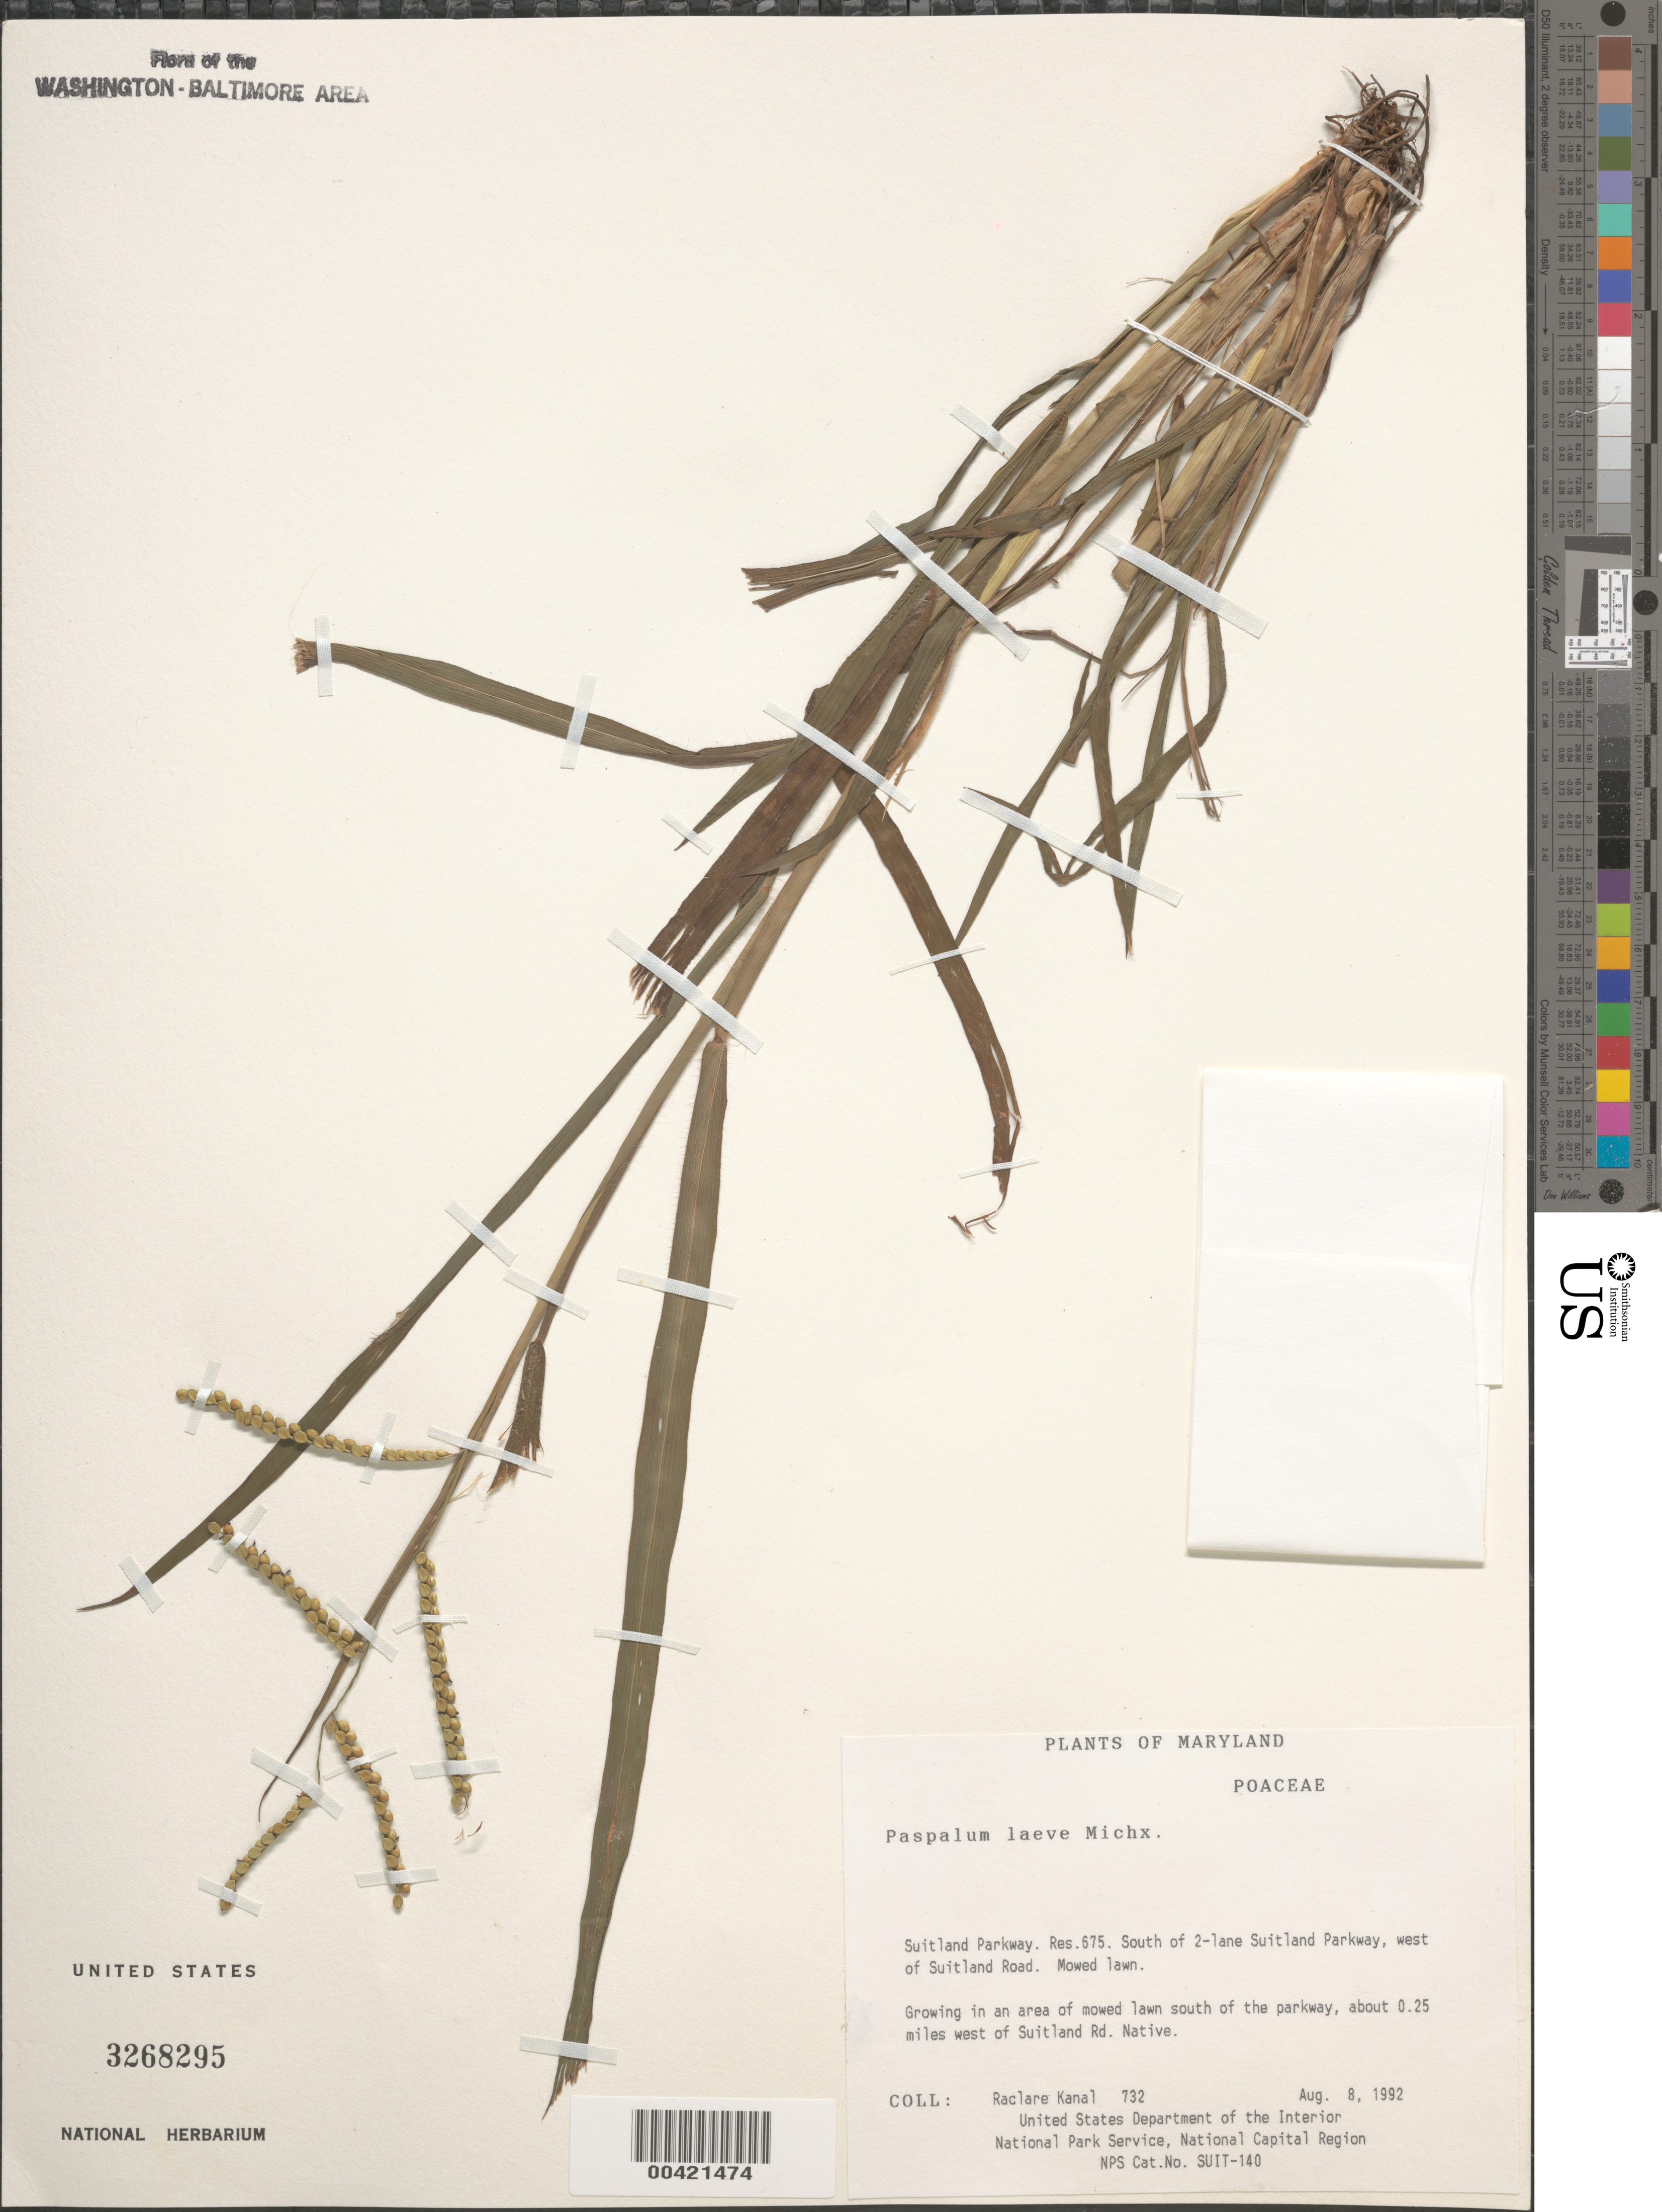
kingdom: Plantae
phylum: Tracheophyta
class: Liliopsida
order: Poales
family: Poaceae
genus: Paspalum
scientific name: Paspalum laeve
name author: Michx.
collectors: R. Kanal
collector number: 732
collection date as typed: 08 Aug 1989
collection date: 1989-08-08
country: United States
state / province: Maryland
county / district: Prince George's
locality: Suitland Parkway, Res 675, S of Suitland Parkway, W of Suitland Rd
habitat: Mowed lawn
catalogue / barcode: US 3268295